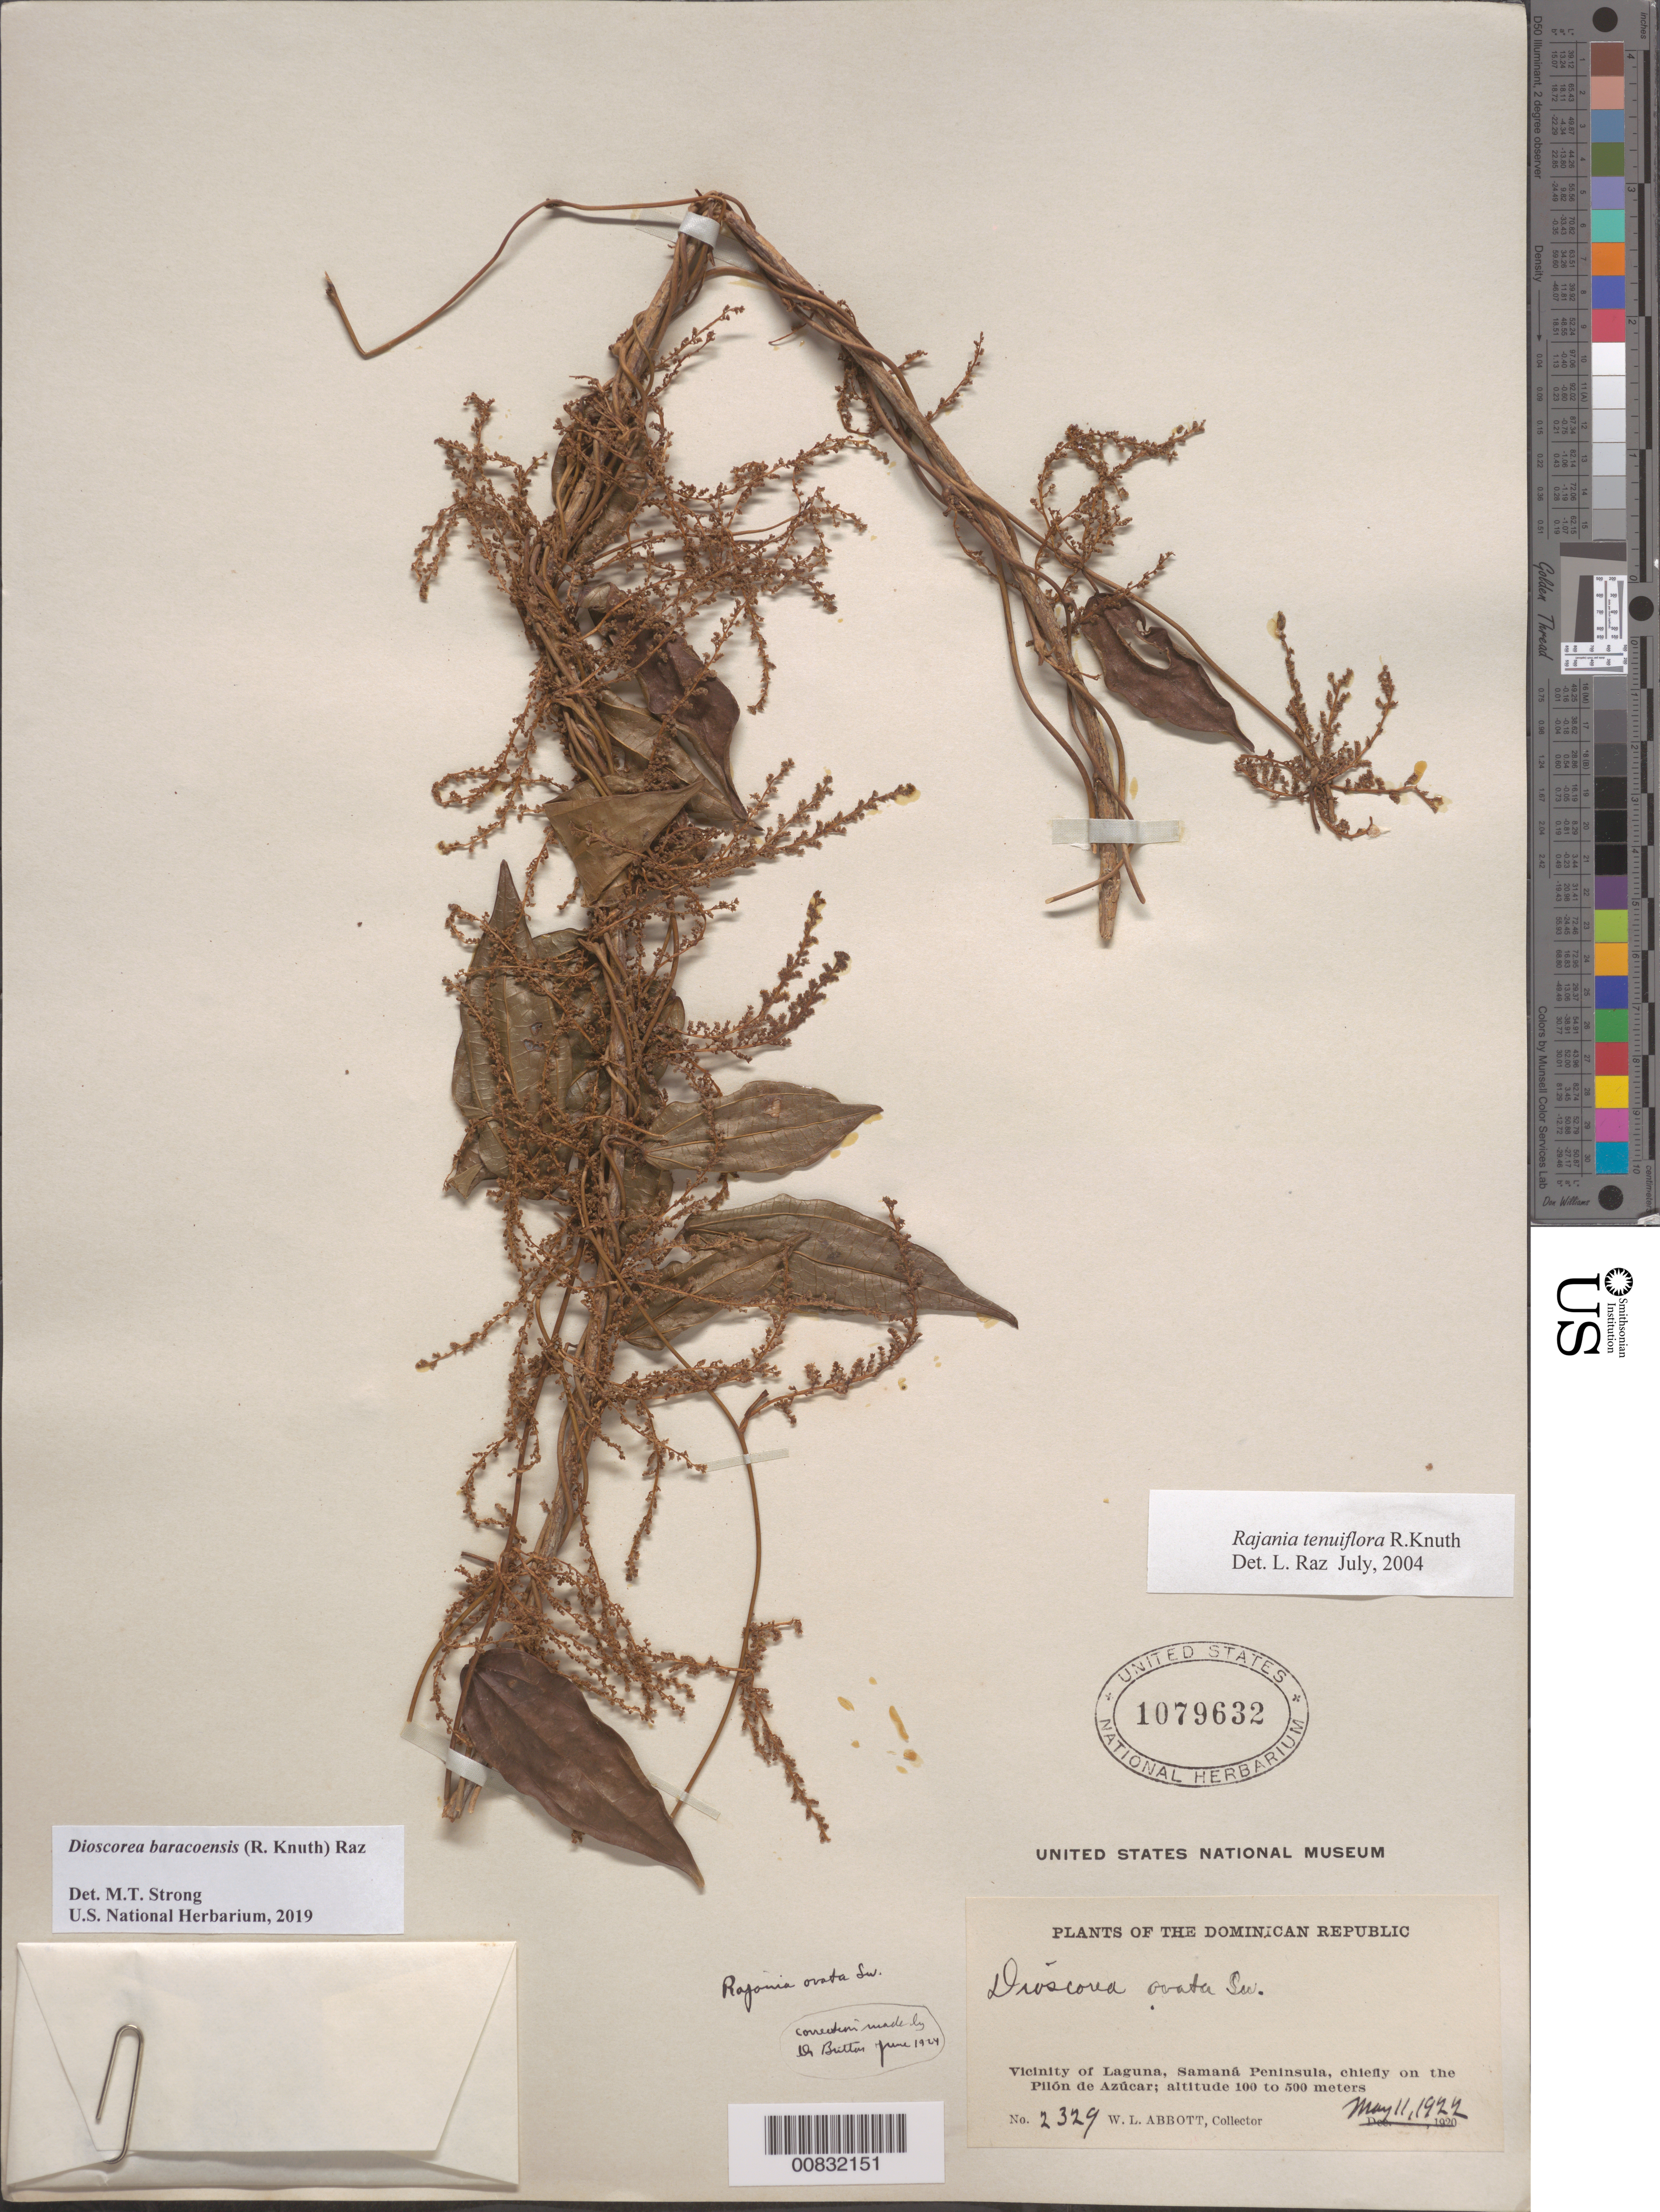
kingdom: Plantae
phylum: Tracheophyta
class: Liliopsida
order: Dioscoreales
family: Dioscoreaceae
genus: Dioscorea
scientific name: Dioscorea baracoensis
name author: (R. Knuth) Raz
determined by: Strong, M. T., (US), Smithsonian Institution - National Museum of Natural History (UNITED STATES)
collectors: W. L. Abbott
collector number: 2329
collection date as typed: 11 May 1922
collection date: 1922-05-11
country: Dominican Republic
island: Hispaniola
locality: Vicinity of Laguna, Samaná Península, chiefly on the Pilón de Azúcar.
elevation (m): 100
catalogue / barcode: US 1079632